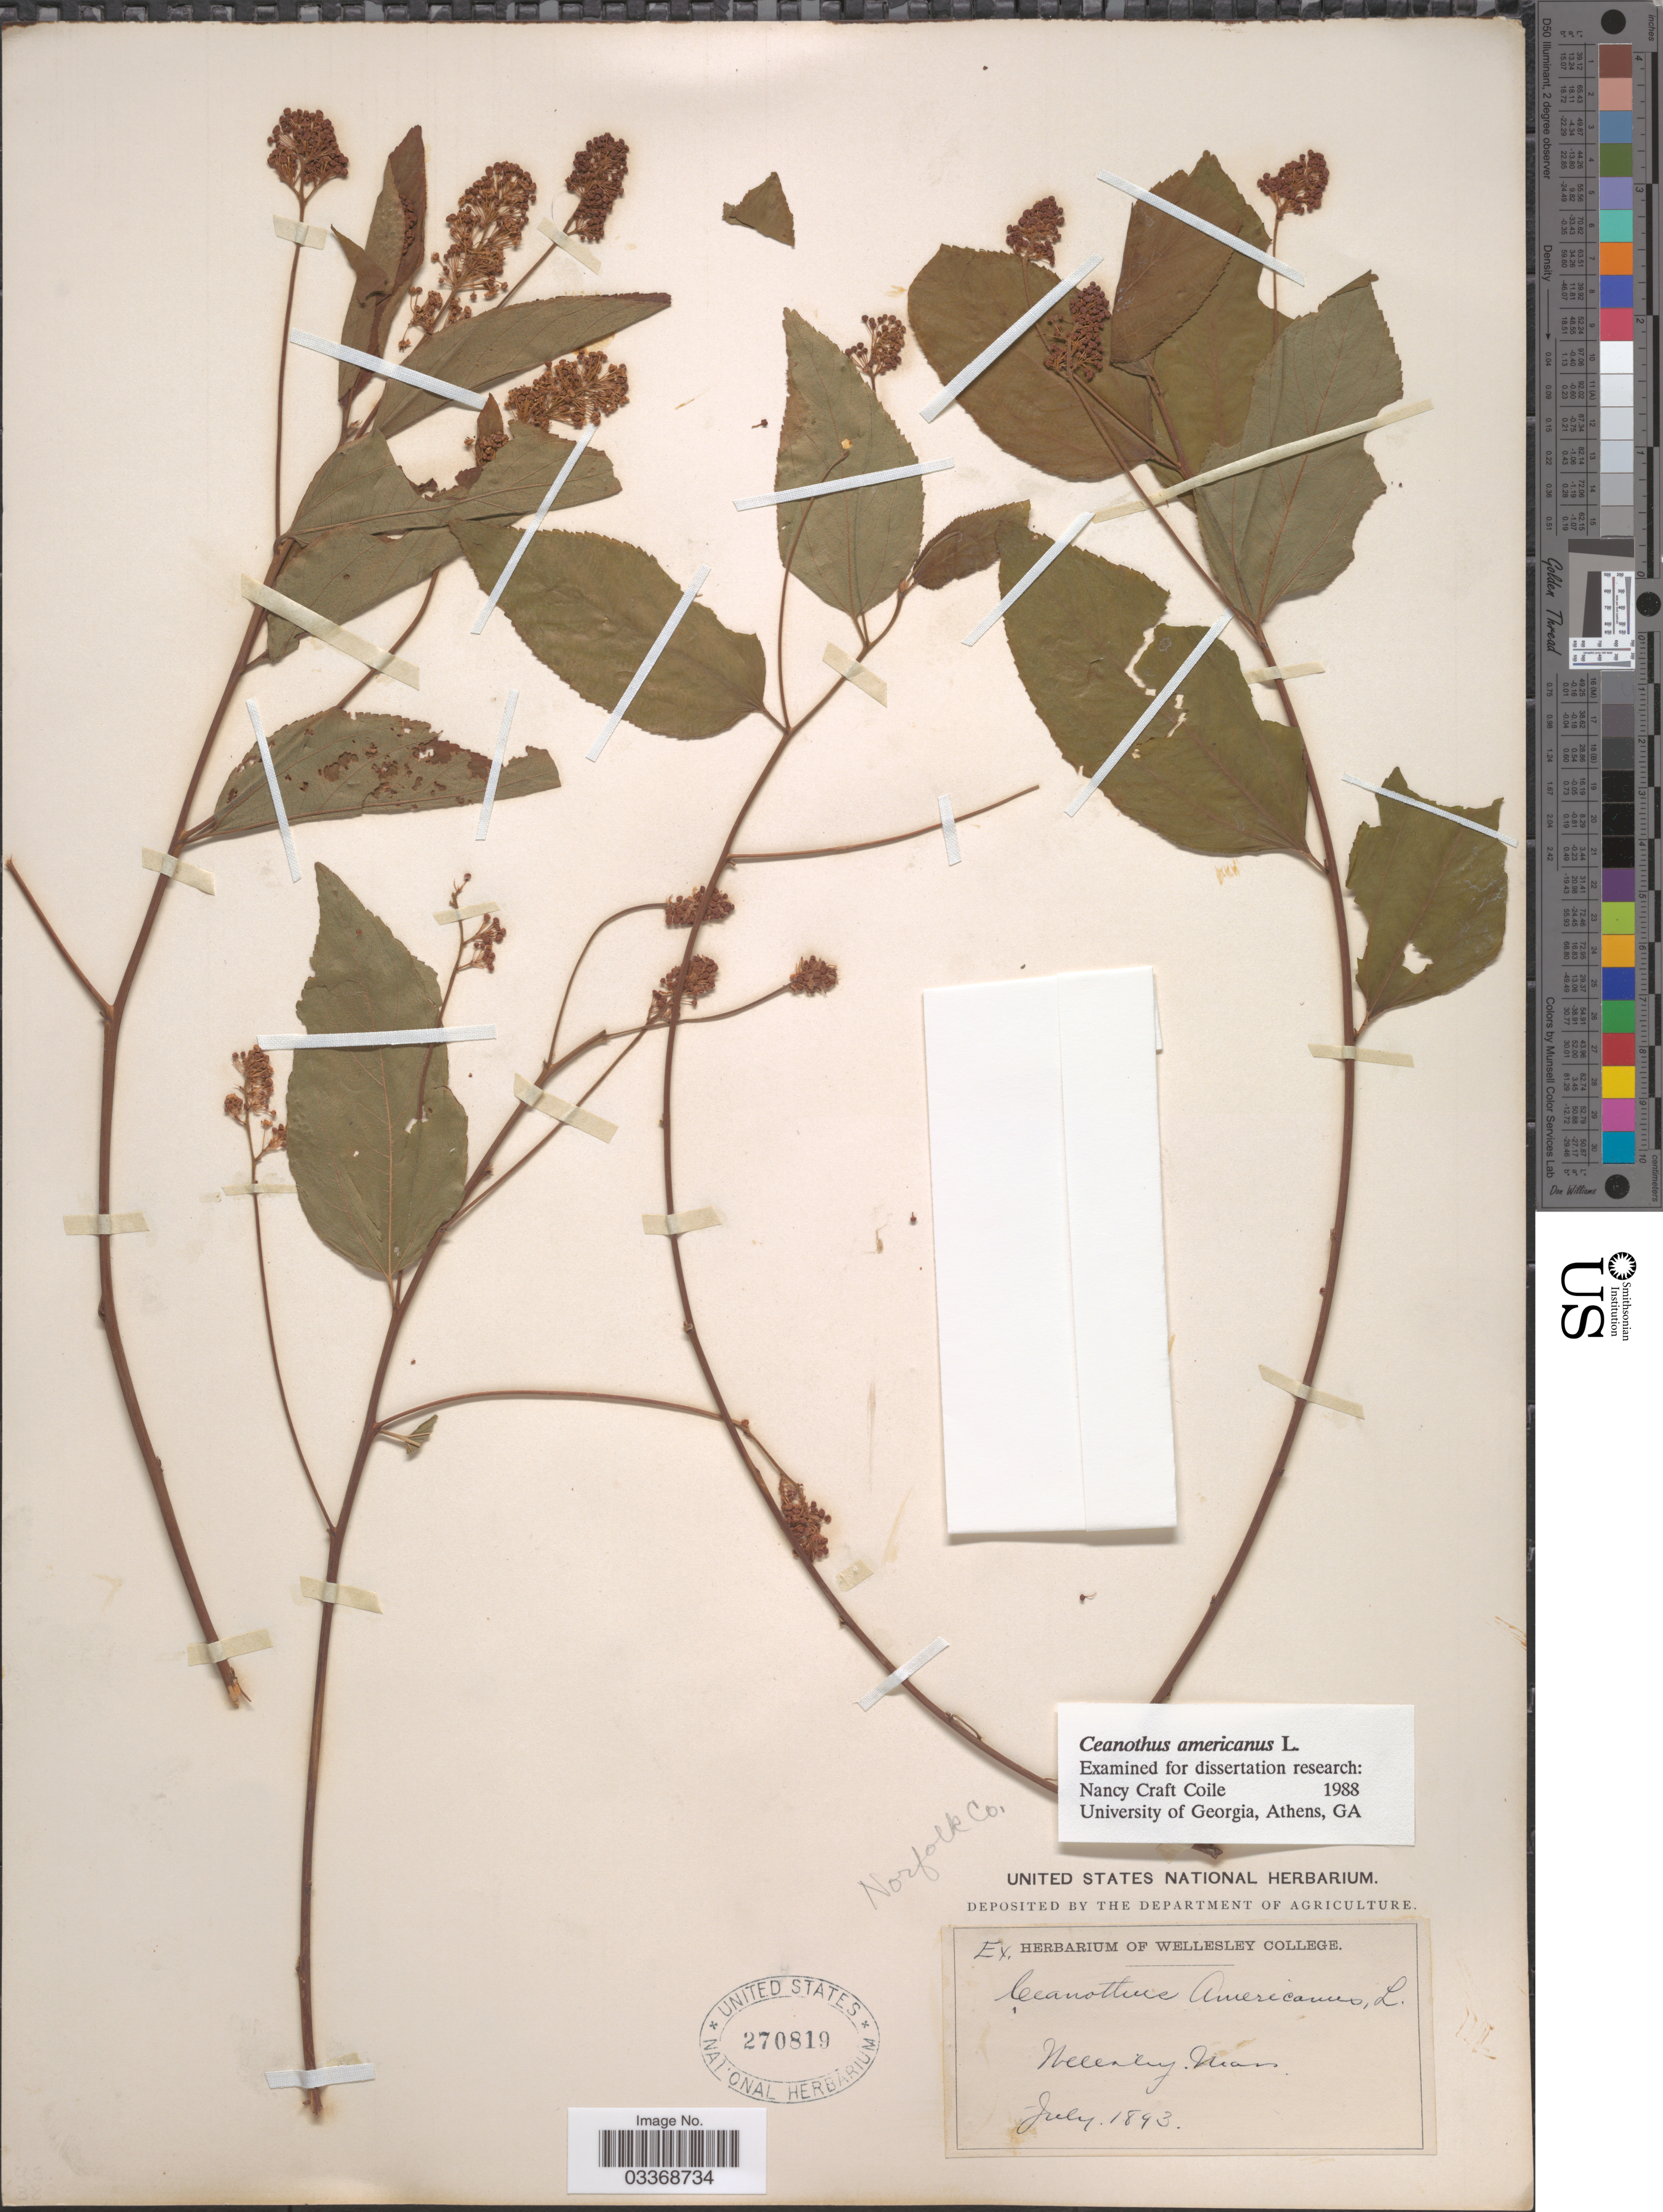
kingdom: Plantae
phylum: Tracheophyta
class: Magnoliopsida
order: Rosales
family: Rhamnaceae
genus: Ceanothus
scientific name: Ceanothus americanus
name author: L.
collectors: ex herb. Wellesley College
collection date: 1893-07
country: United States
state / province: Massachusetts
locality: Wellesley. Norfolk Co.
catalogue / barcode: US 270819